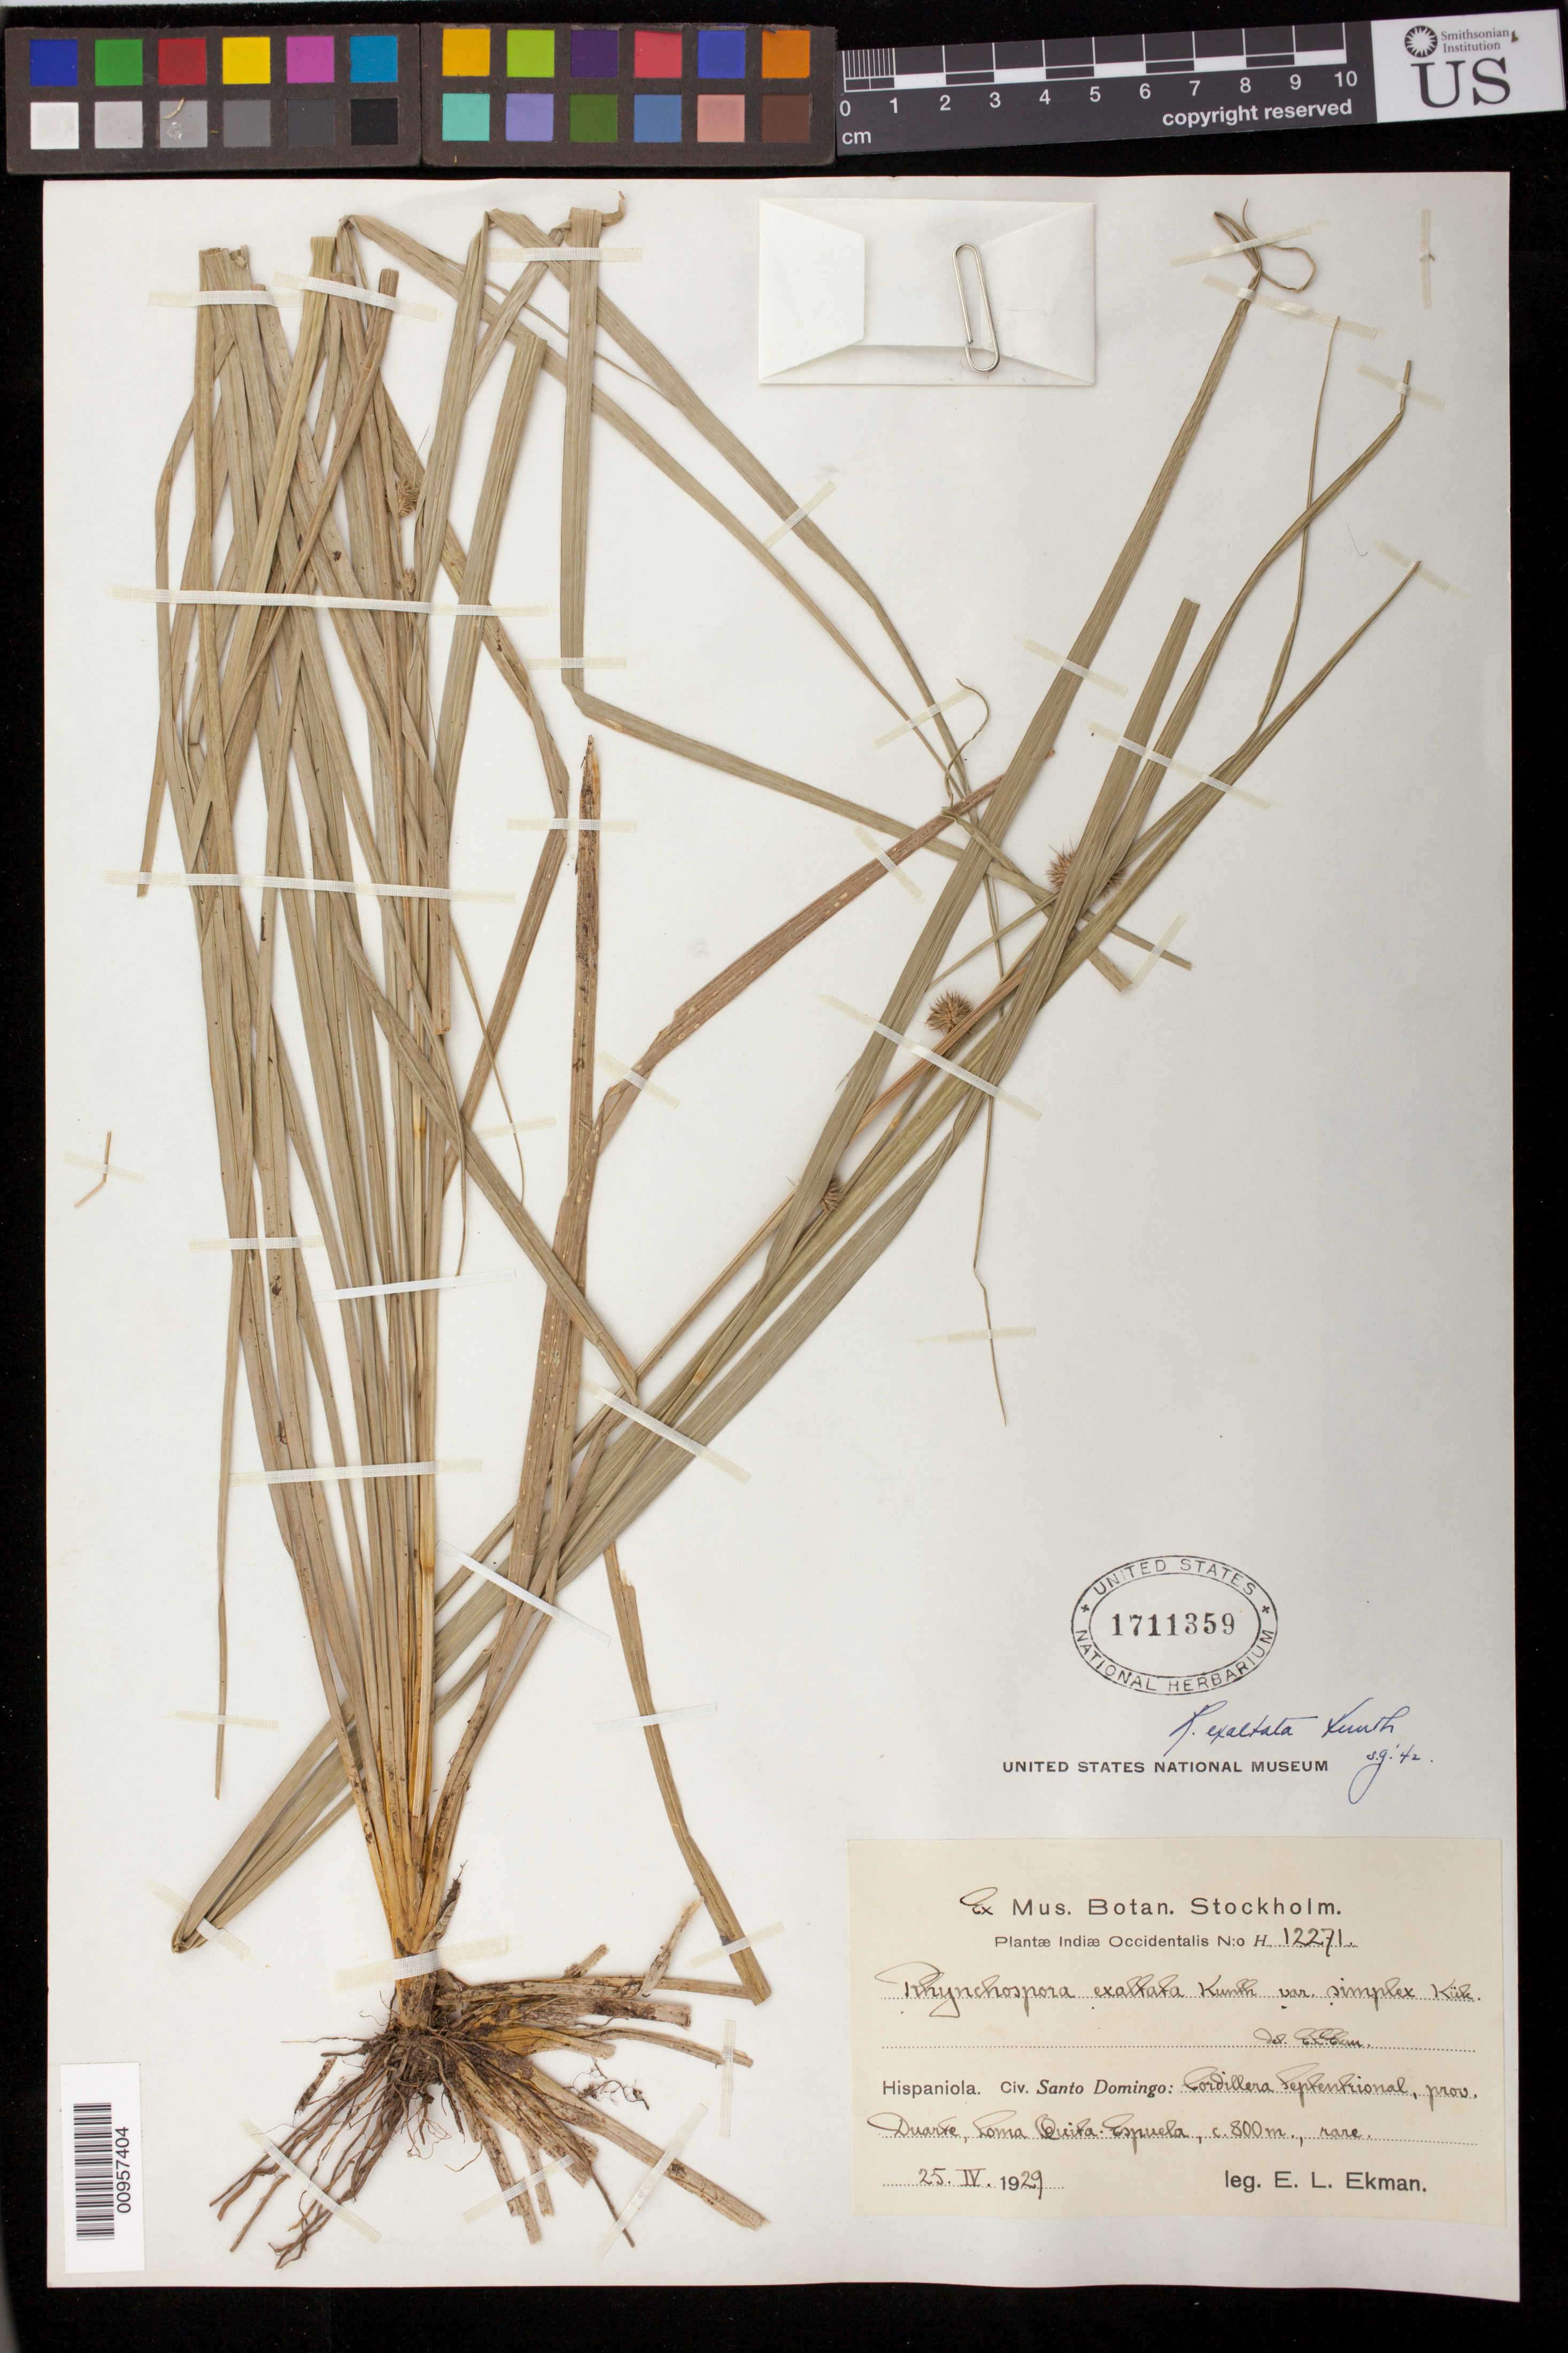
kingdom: Plantae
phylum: Tracheophyta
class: Liliopsida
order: Poales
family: Cyperaceae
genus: Rhynchospora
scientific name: Rhynchospora exaltata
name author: Kunth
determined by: Gale, S.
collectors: E. L. Ekman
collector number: H 12271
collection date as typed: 25 Apr 1929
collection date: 1929-04-25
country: Dominican Republic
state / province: Duarte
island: Hispaniola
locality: Cordillera Septentrional, Loma Quita-Espuela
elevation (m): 800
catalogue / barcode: US 1711359